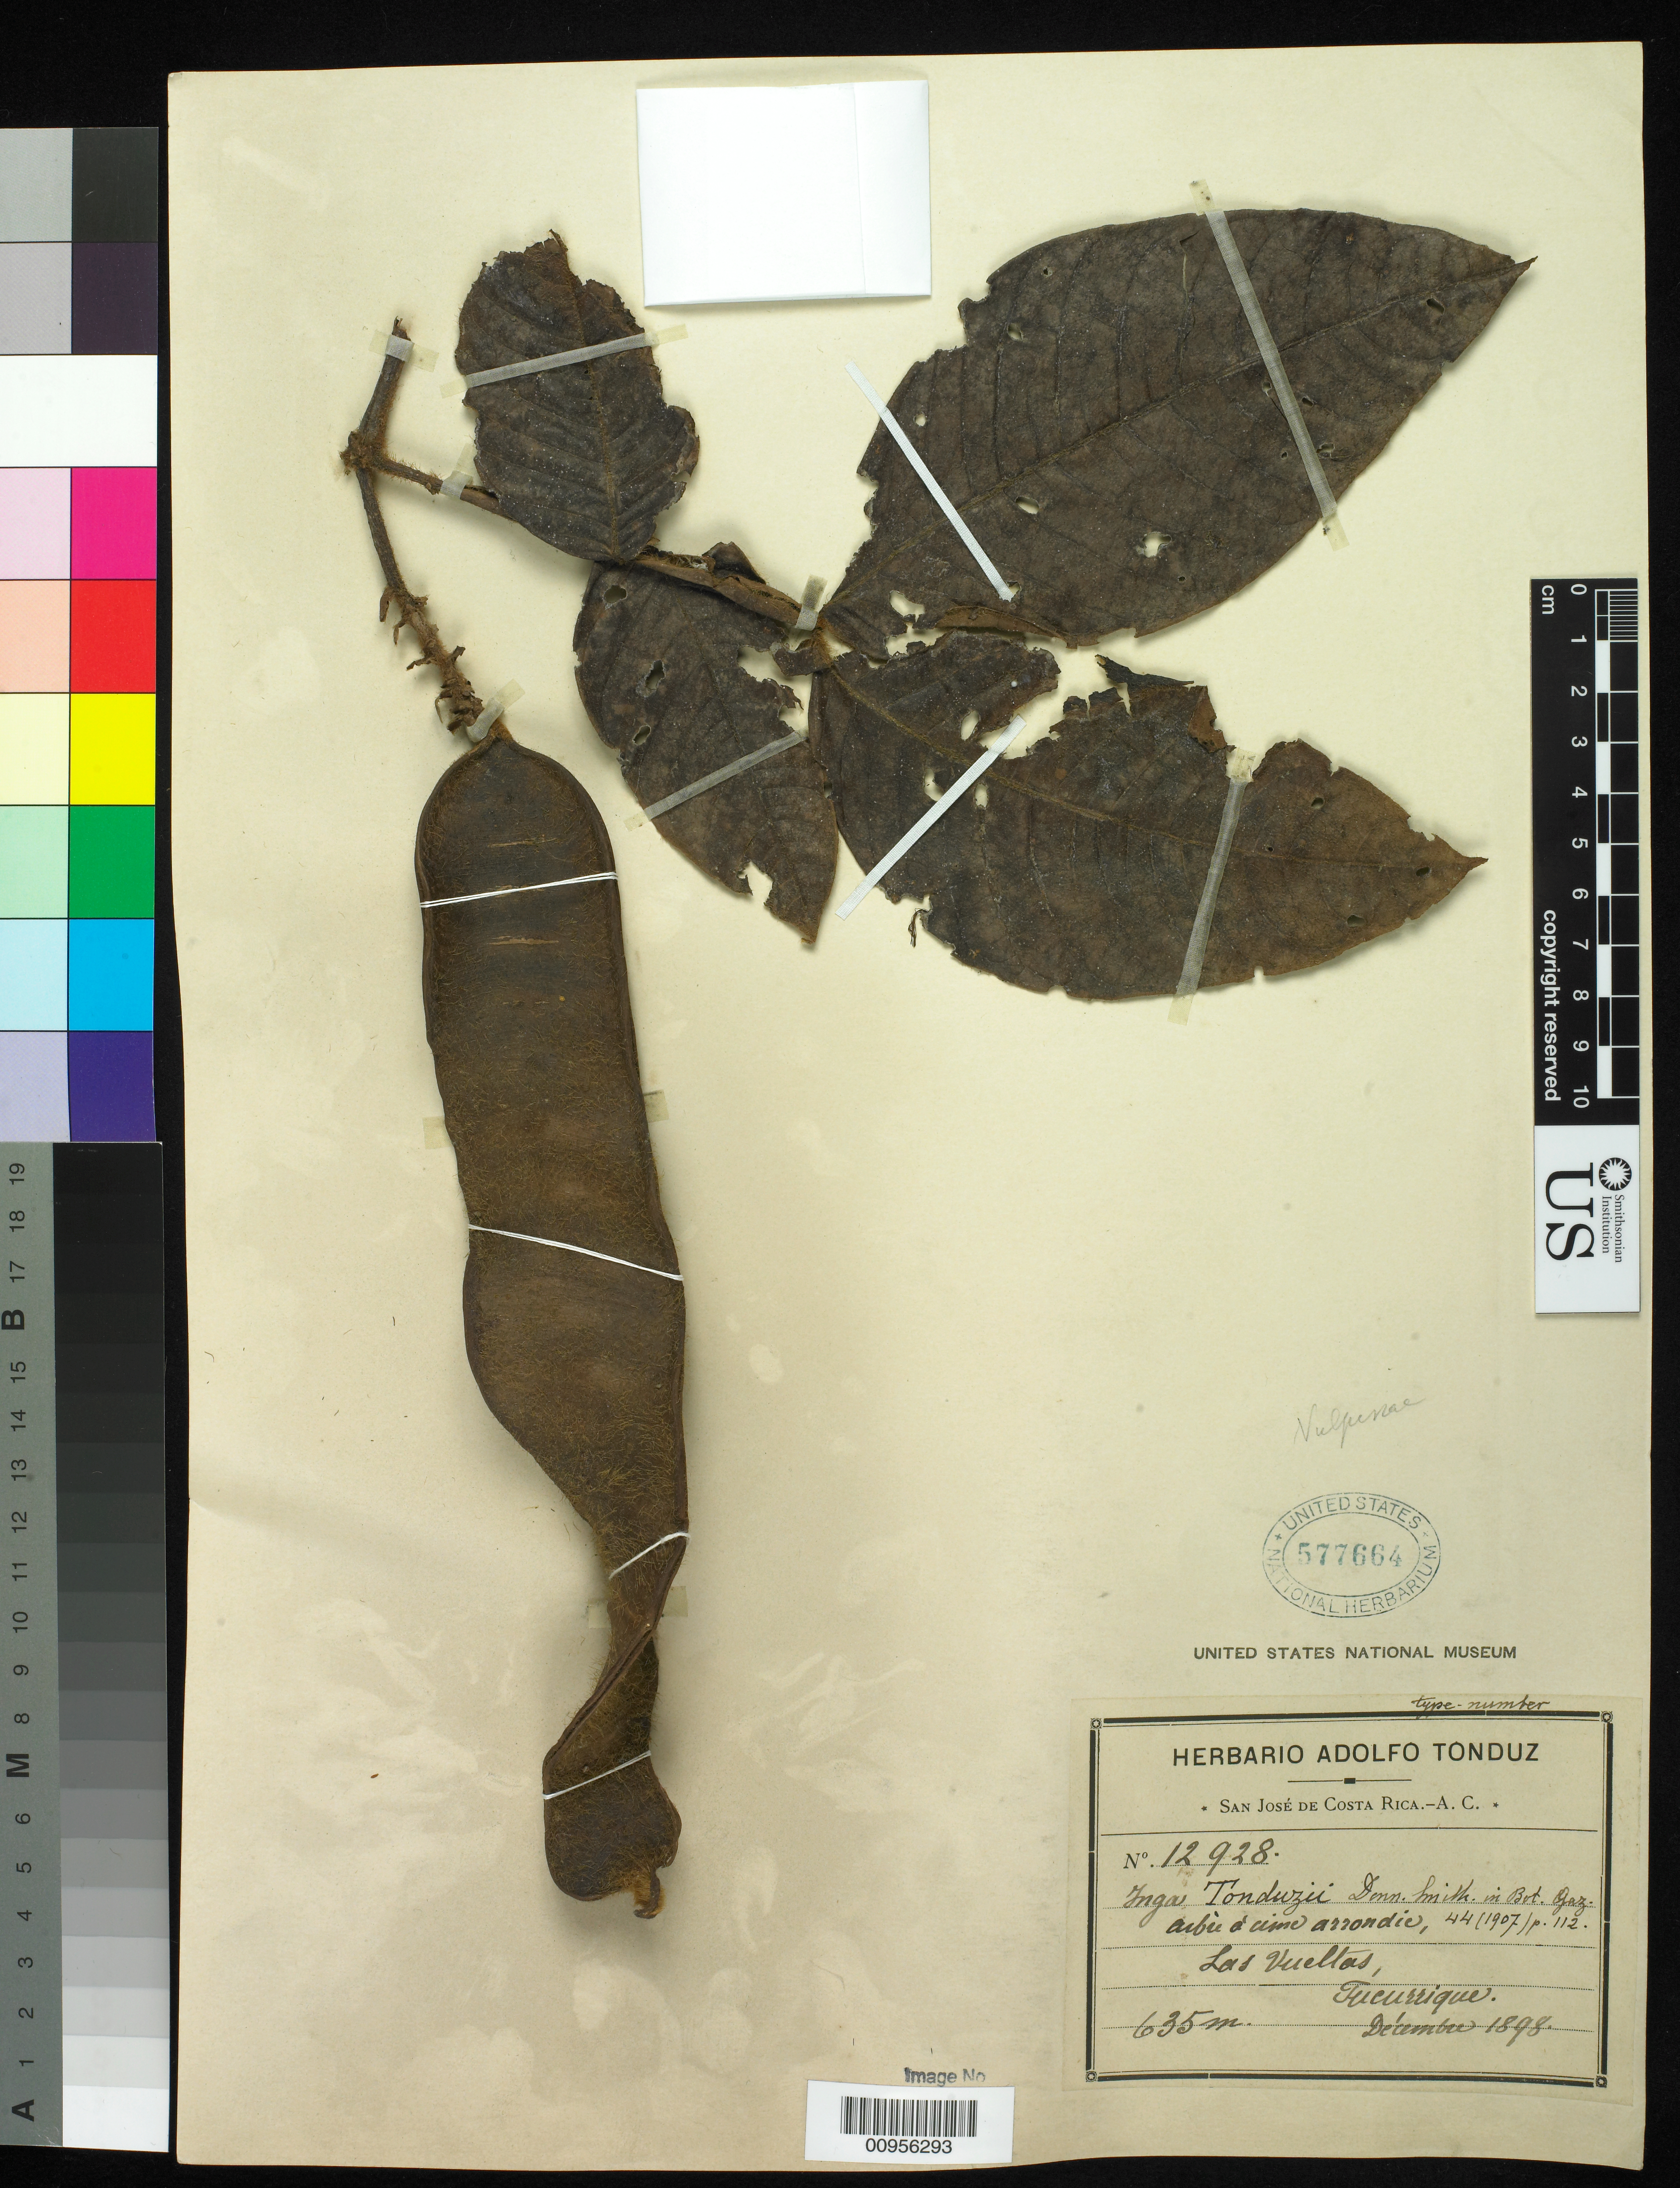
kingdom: Plantae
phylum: Tracheophyta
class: Magnoliopsida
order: Fabales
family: Fabaceae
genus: Inga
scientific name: Inga tonduzii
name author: Donn. Sm.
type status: Type Collection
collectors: A. Tonduz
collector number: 12928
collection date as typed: Dec 1898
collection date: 1898-12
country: Costa Rica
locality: Las Vueltas, Tucurrique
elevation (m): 635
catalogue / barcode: US 577664